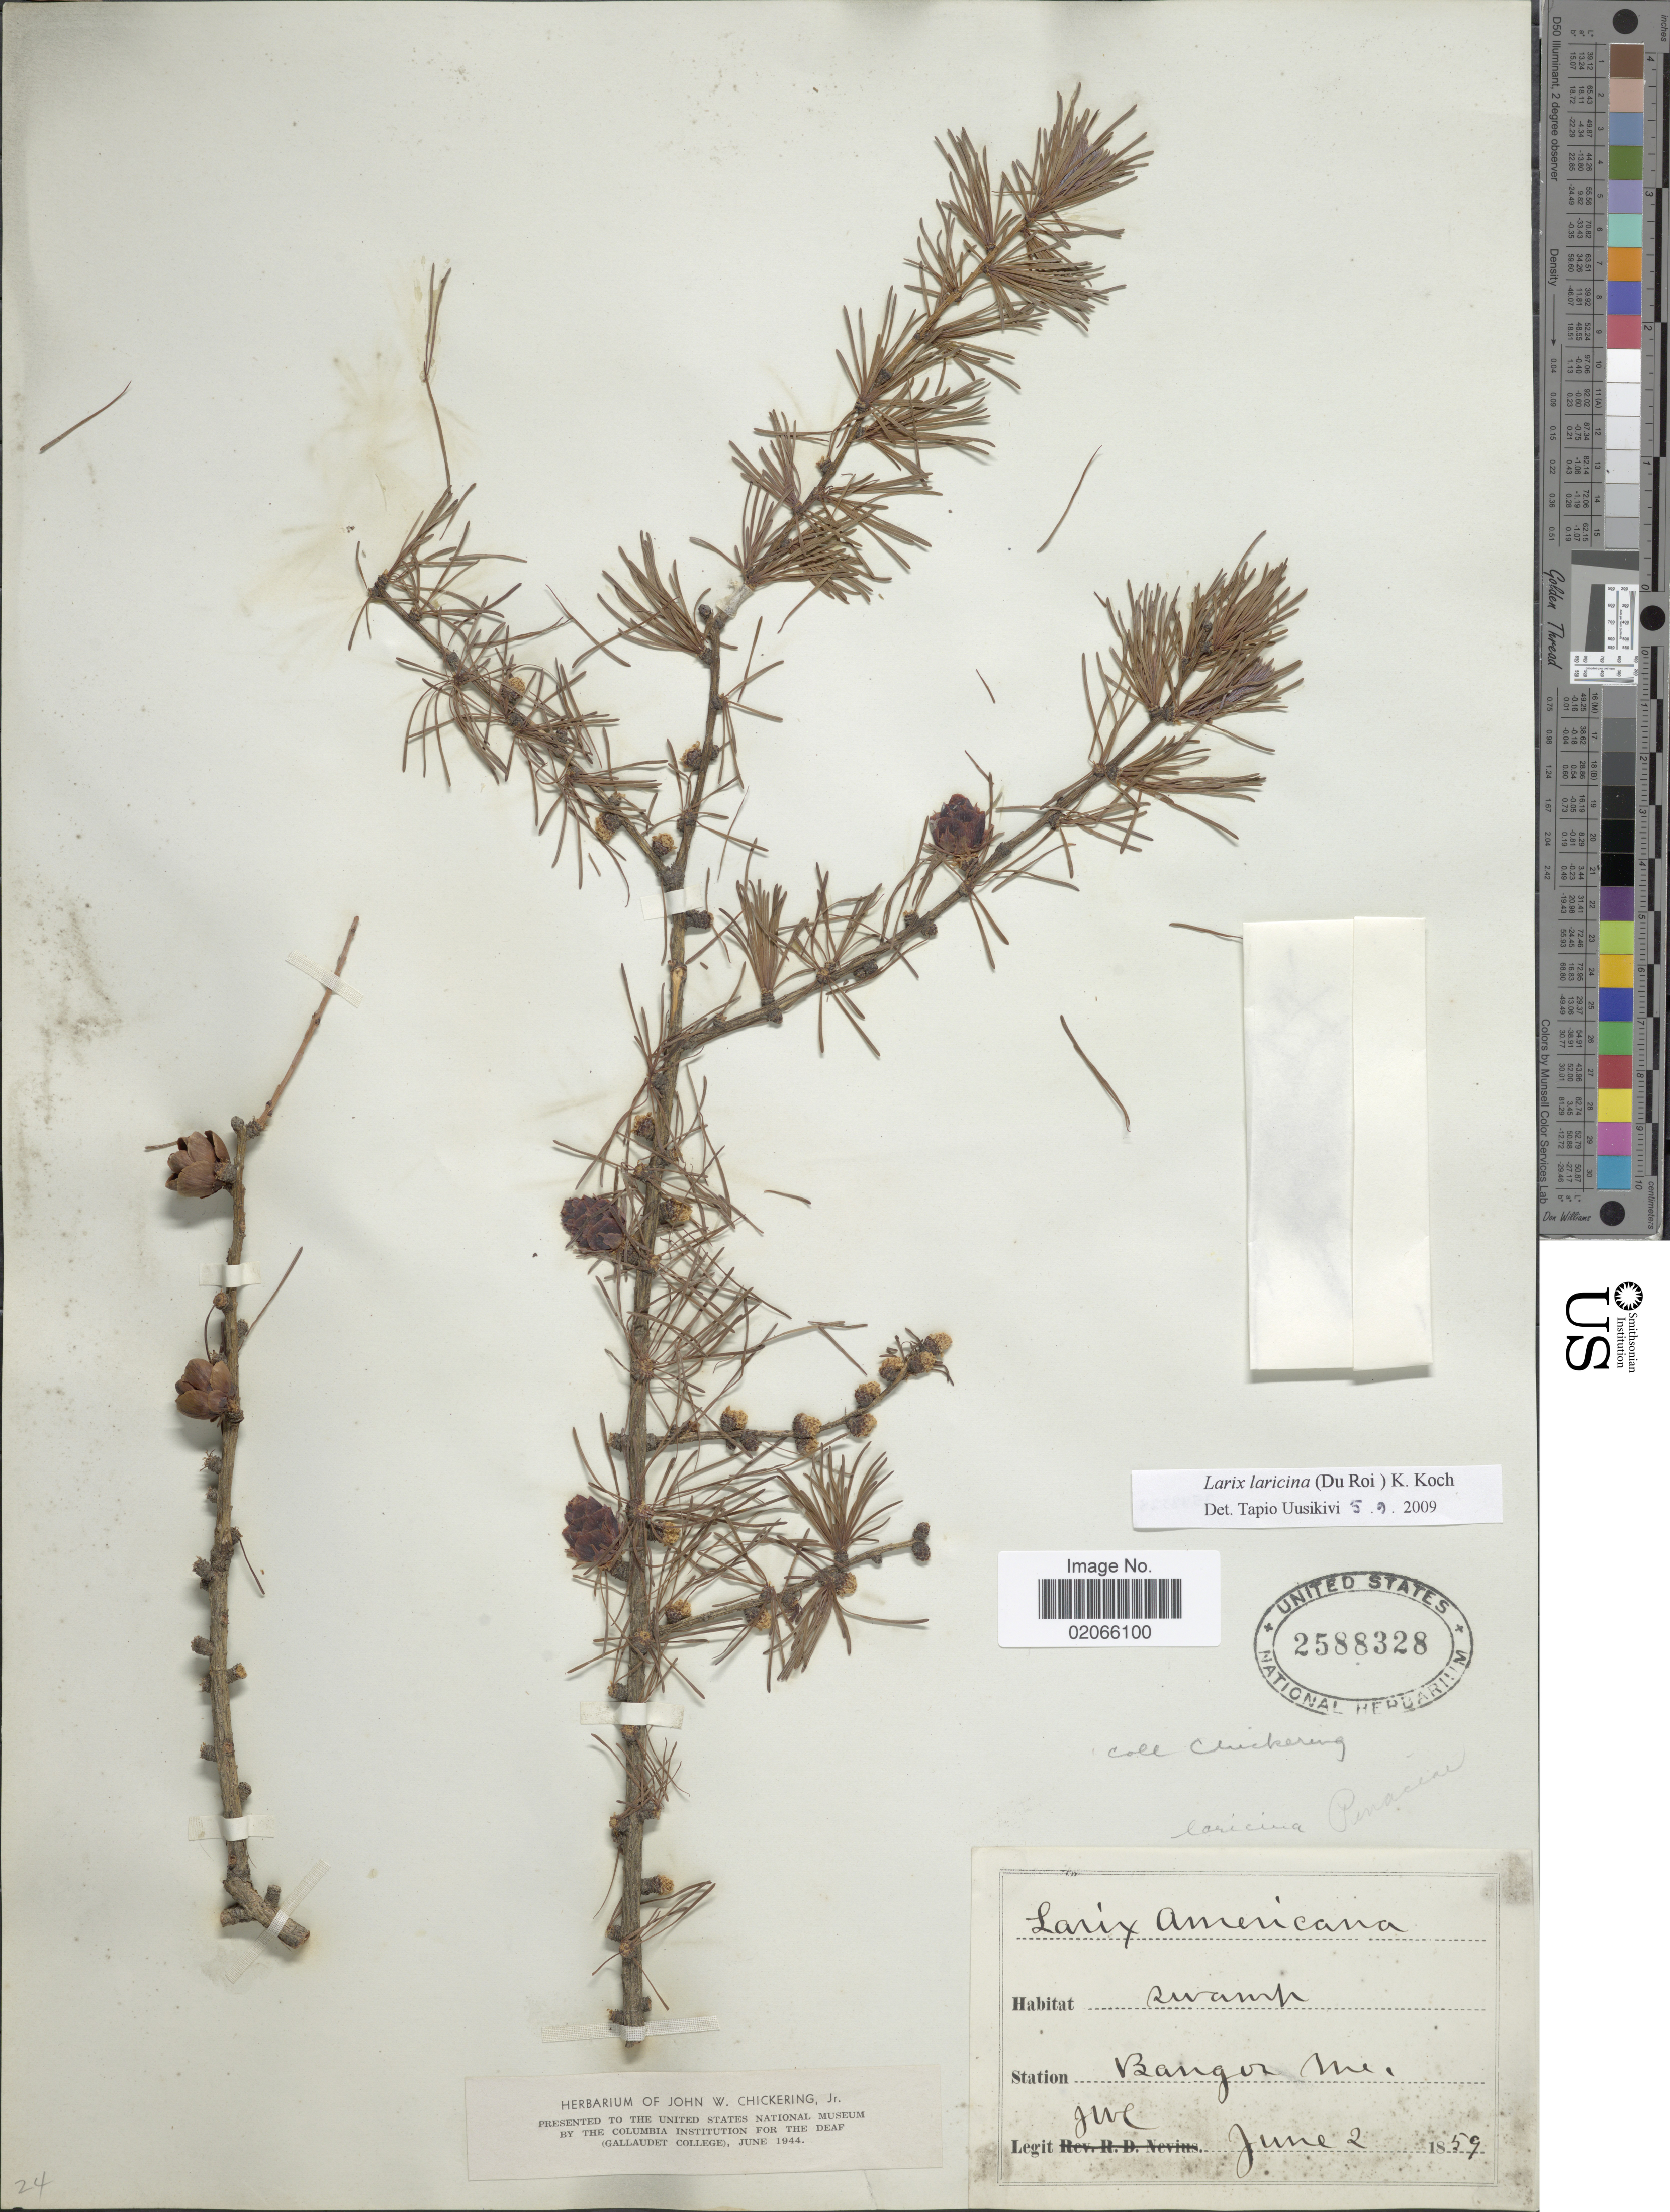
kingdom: Plantae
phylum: Tracheophyta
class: Pinopsida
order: Pinales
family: Pinaceae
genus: Larix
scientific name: Larix laricina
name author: (Du Roi) K. Koch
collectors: J. W. Chickering Jr.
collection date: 1859-06-02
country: United States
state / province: Maine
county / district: Penobscot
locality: Bangor Me.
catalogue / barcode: US 2588328